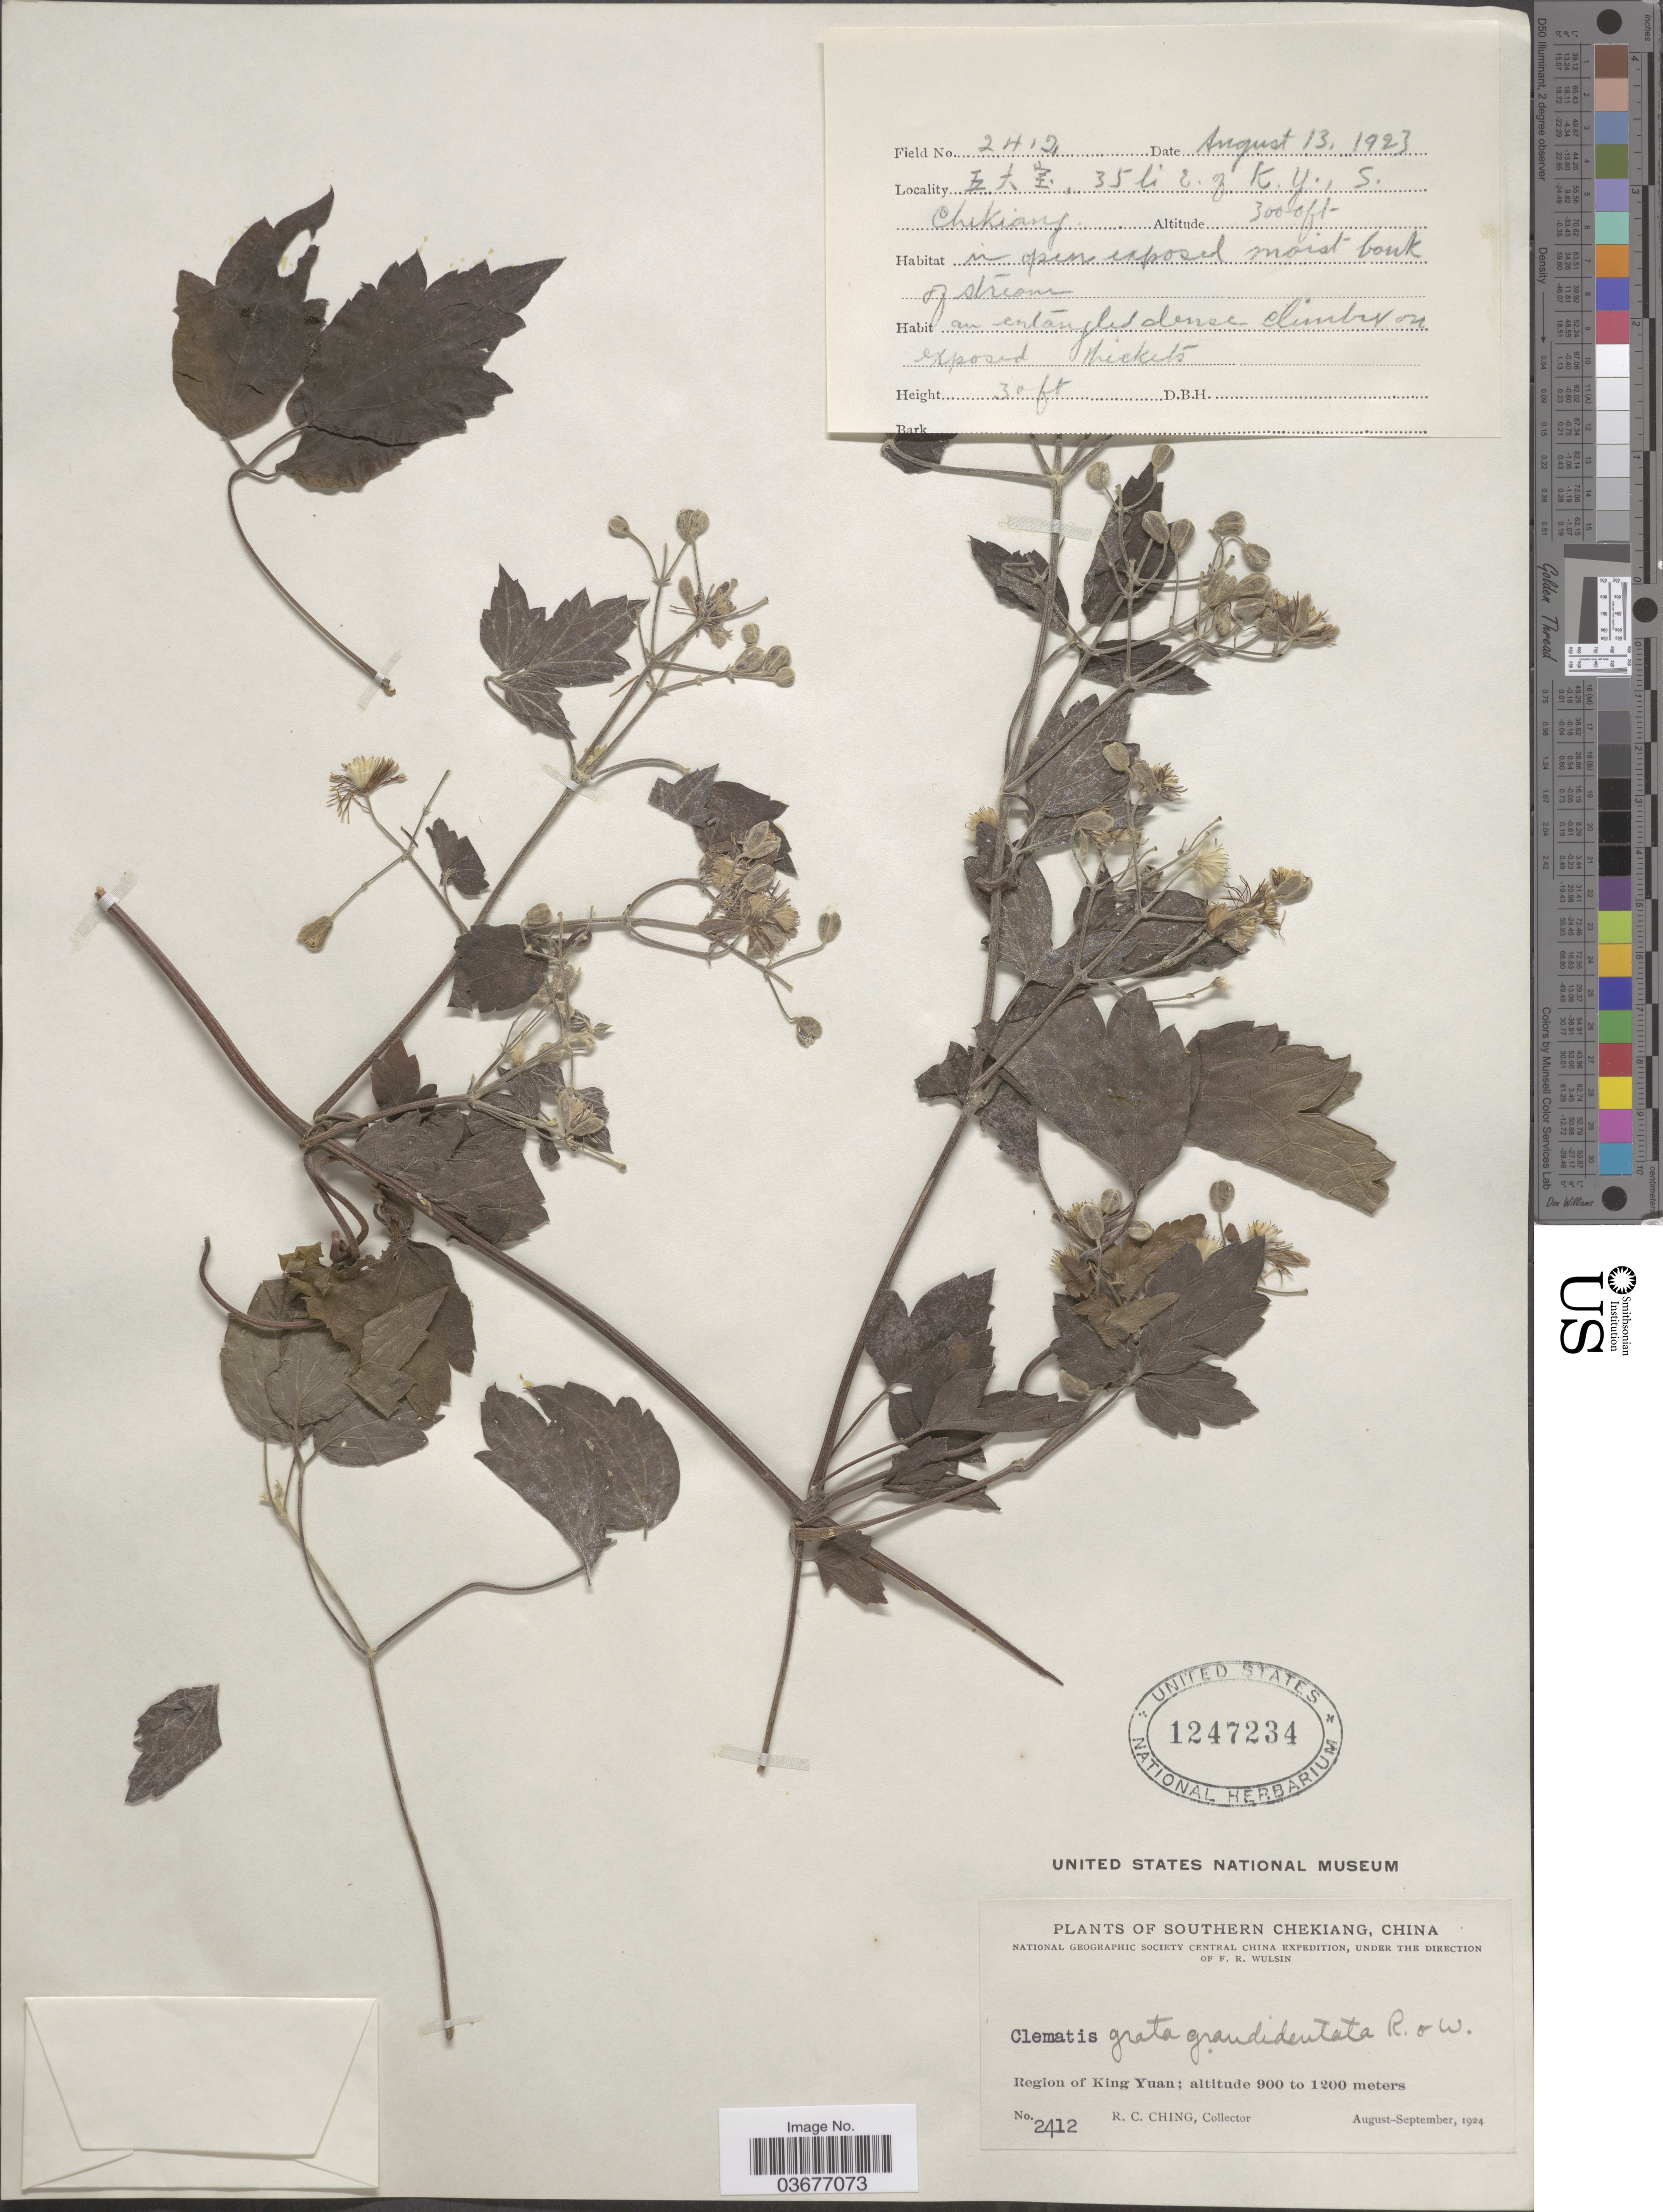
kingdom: Plantae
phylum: Tracheophyta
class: Magnoliopsida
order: Ranunculales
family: Ranunculaceae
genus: Clematis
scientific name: Clematis grata var. grandidentata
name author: Rehder & E.H. Wilson in Sarg.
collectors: R. C. Ching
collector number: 2412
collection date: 1923-08-13/1924-09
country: China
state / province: Zhejiang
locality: Southern Chekiang. Region of King Yuan. X, 35 li E. of K. Y.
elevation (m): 914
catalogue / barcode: US 1247234